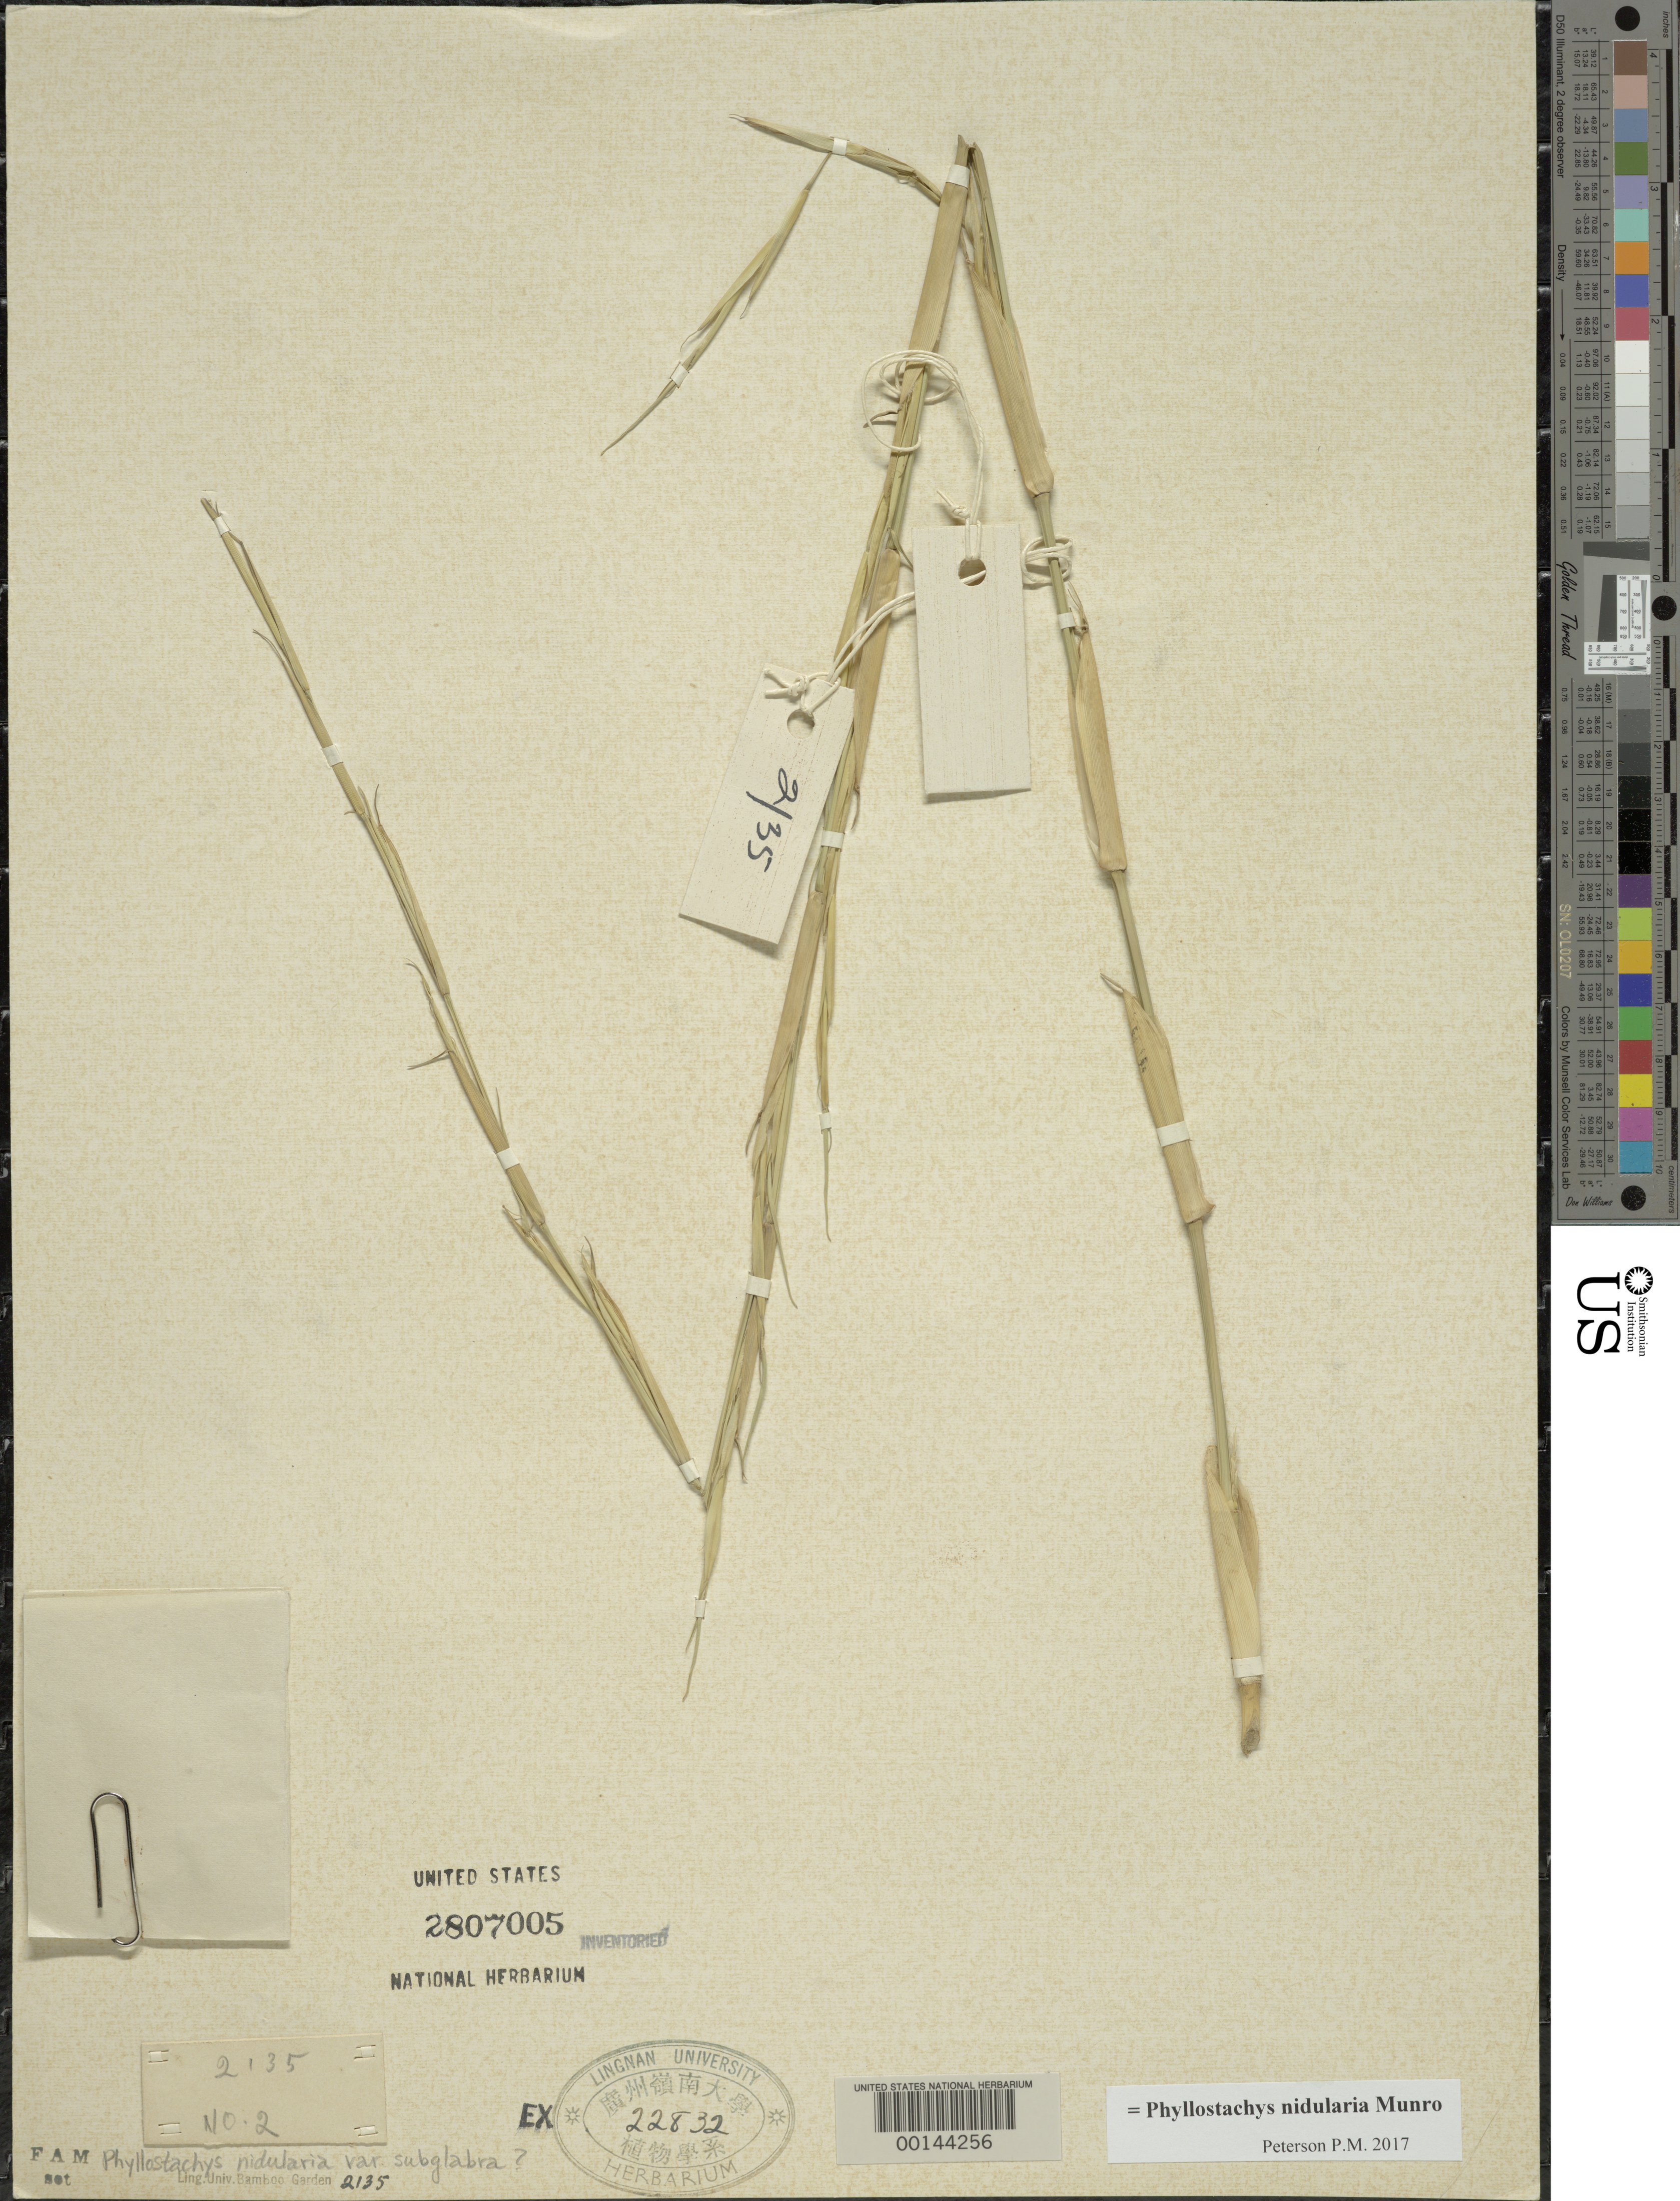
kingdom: Plantae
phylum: Tracheophyta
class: Liliopsida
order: Poales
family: Poaceae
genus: Phyllostachys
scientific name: Phyllostachys nidularia var. subglabra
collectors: H. L. Fung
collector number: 20607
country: Panama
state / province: Chiriquí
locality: Around San Felix.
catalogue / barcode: US 2807005